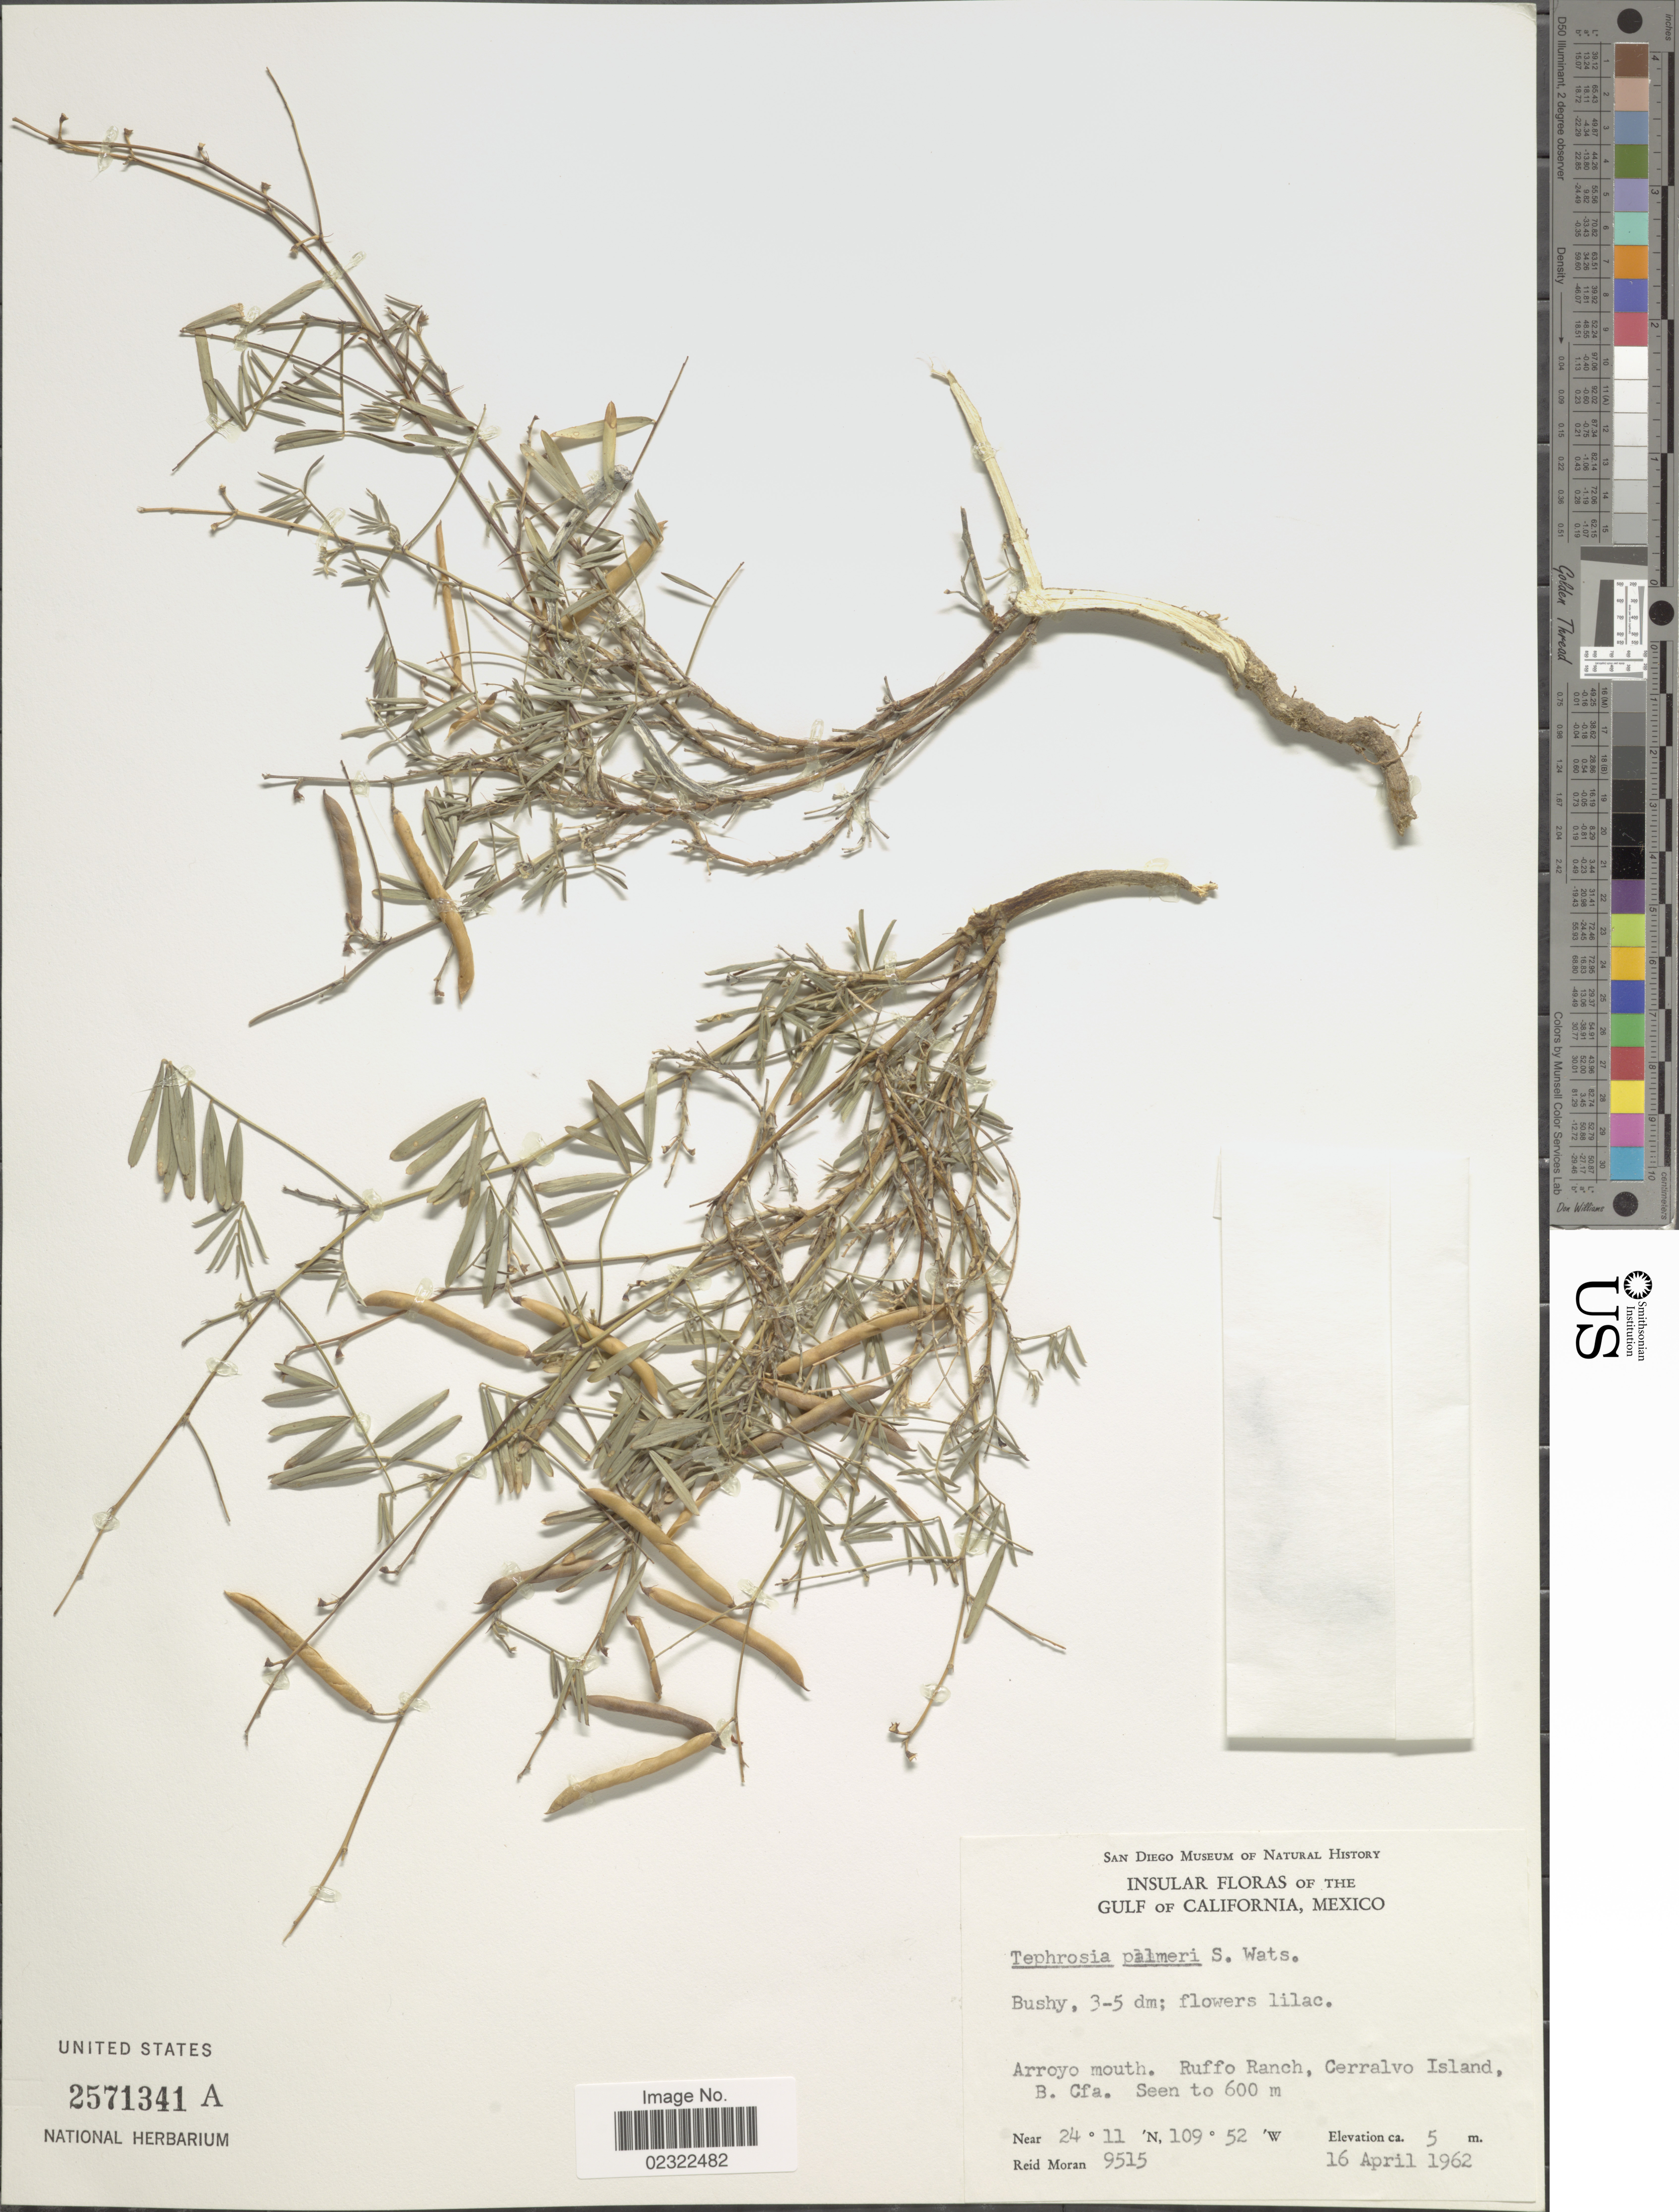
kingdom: Plantae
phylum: Tracheophyta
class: Magnoliopsida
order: Fabales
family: Fabaceae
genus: Tephrosia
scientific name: Tephrosia palmeri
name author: S. Watson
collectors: R. V. Moran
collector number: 9515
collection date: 1962-04-16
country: Mexico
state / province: Baja California Sur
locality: Gulf of California, Mexico. Arroyo mouth, Ruffo ranch, Cerralvo Island, B. Cfa.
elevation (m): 5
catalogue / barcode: US 2571341A